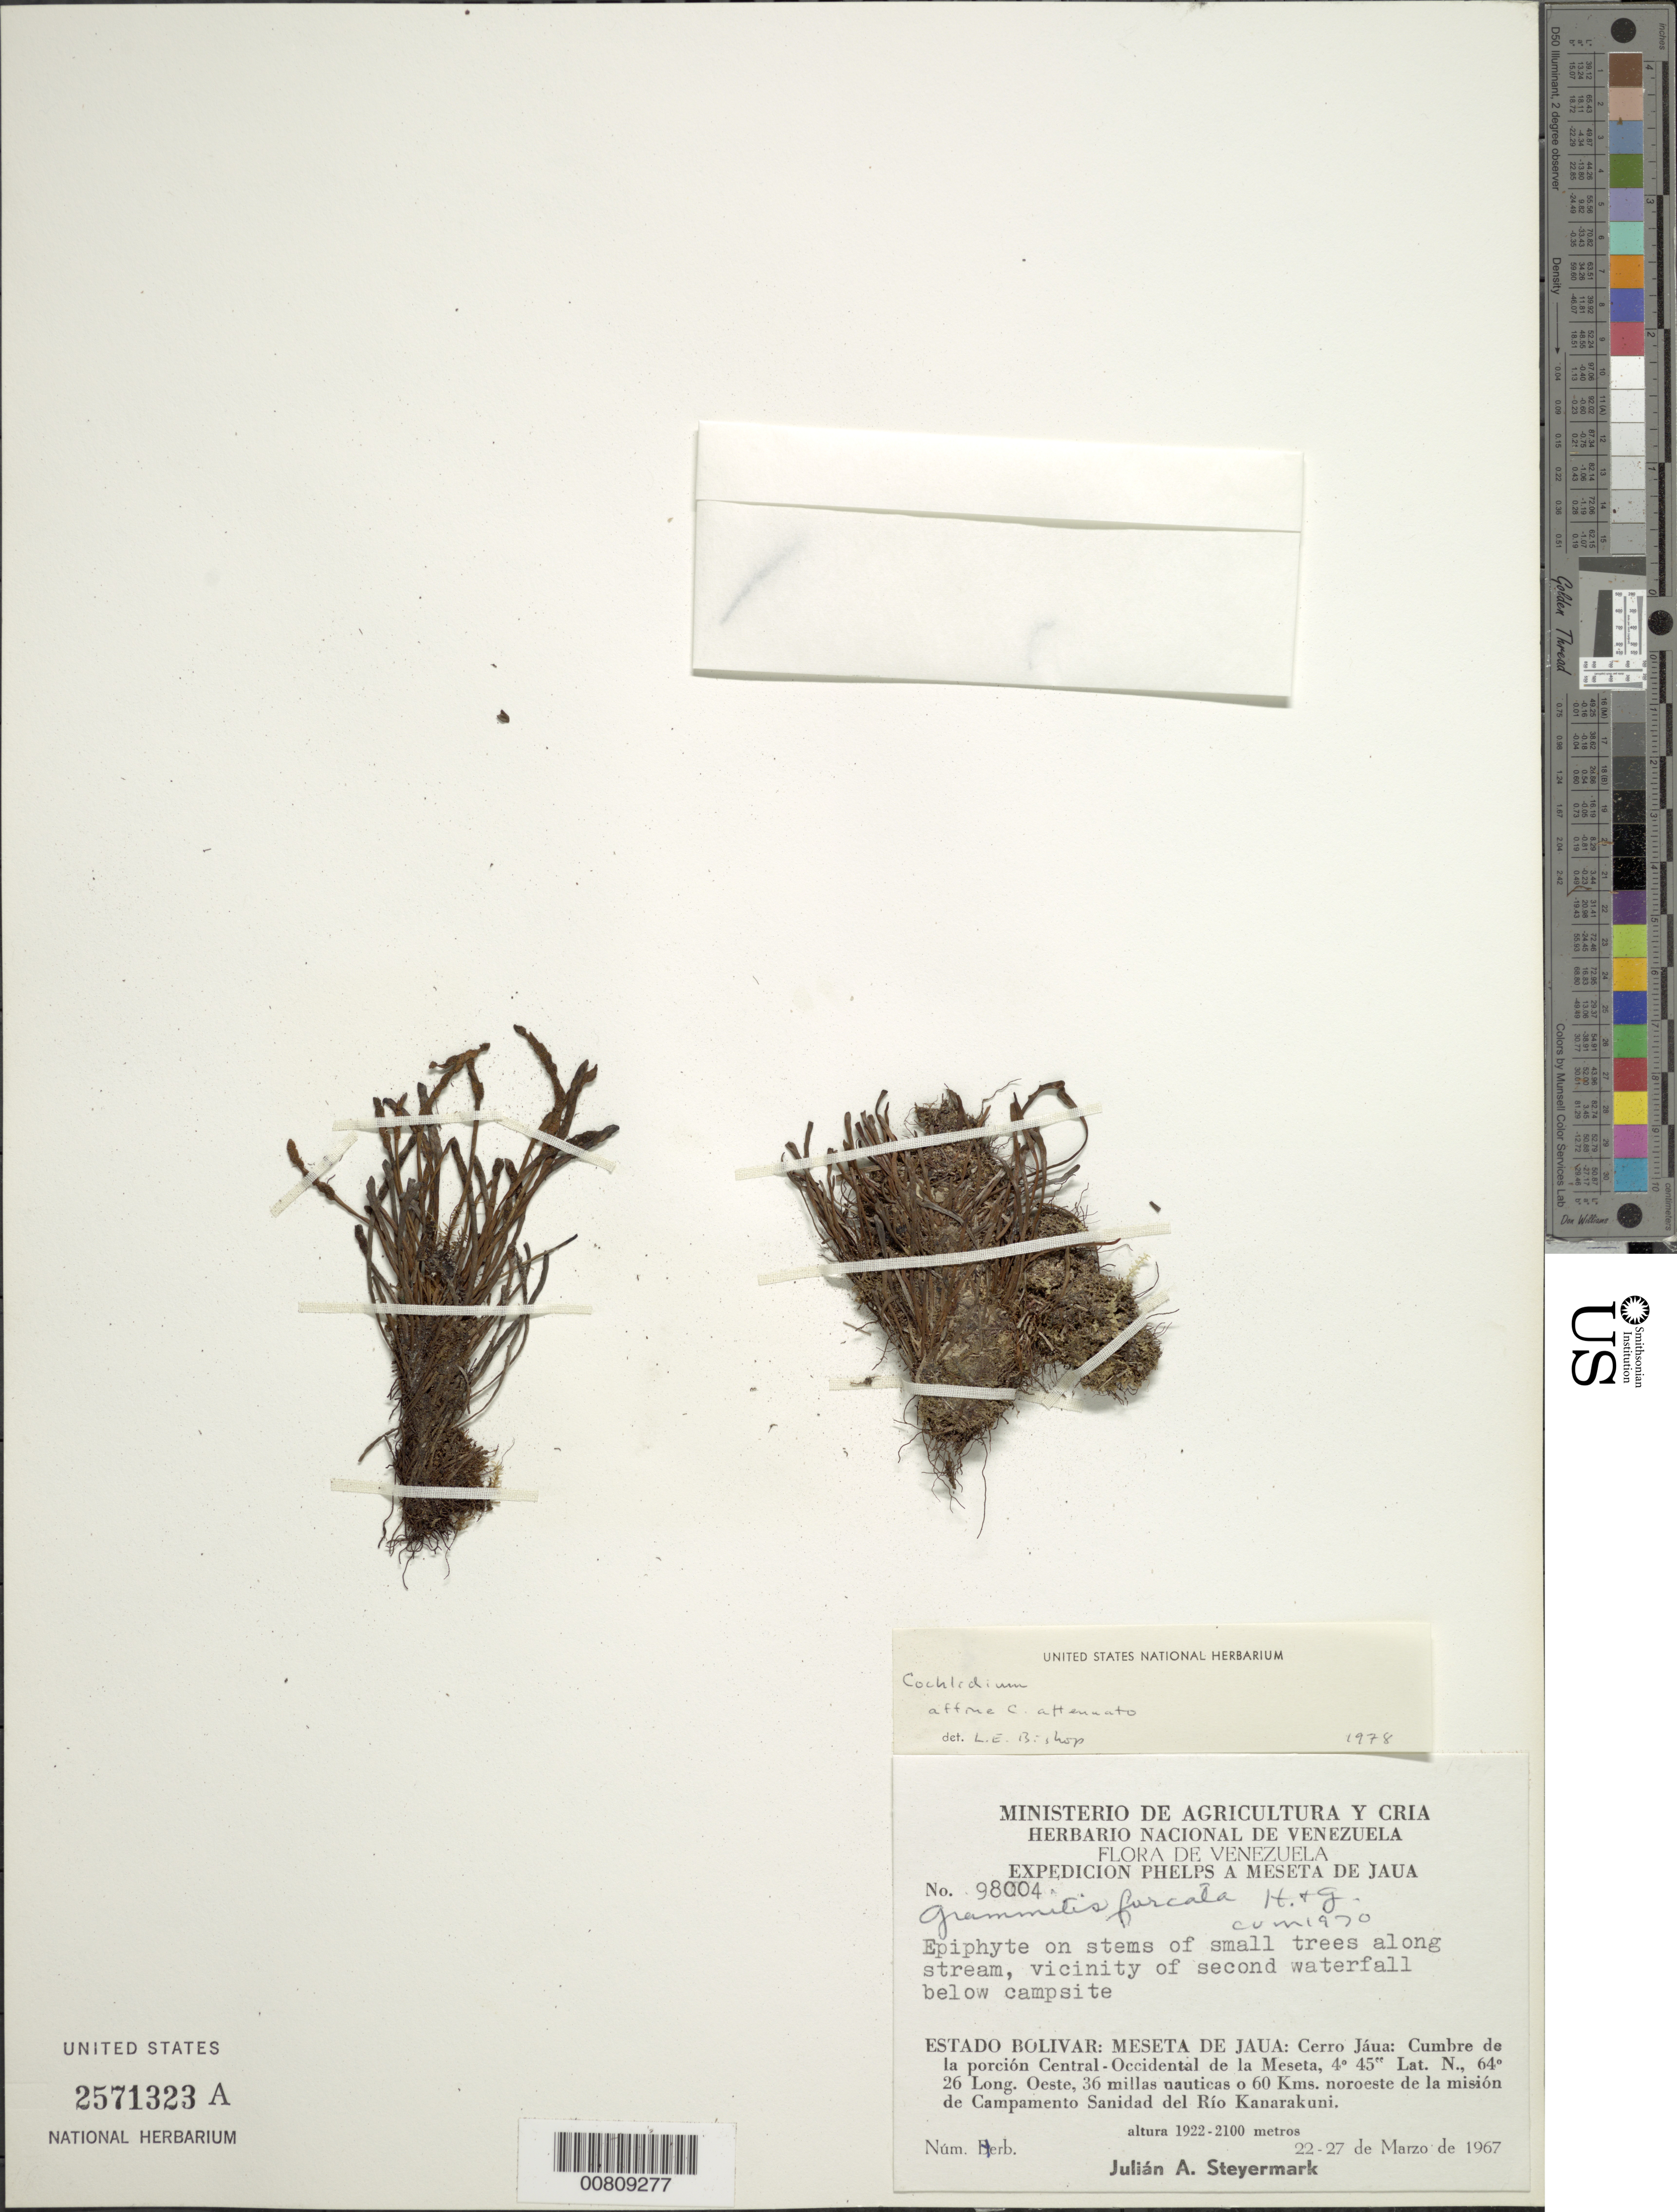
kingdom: Plantae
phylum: Tracheophyta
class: Polypodiopsida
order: Polypodiales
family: Polypodiaceae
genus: Cochlidium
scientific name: Cochlidium attenuatum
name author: A.C. Sm.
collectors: J. Steyermark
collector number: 98004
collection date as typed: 22-Mar-67 to 27-Mar-67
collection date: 1967-03-22/1967-03-27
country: Venezuela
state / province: Bolívar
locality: Meseta del Jaua: Cerro Jáua, cumbre de la porcion Central-Occidental de la Meseta, 36 millas nauticas o 60 km NO de la mision de Campamento Sanidad del Río Kanarakuni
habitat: Stems of small trees along stream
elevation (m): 1922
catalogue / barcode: US 2571323A